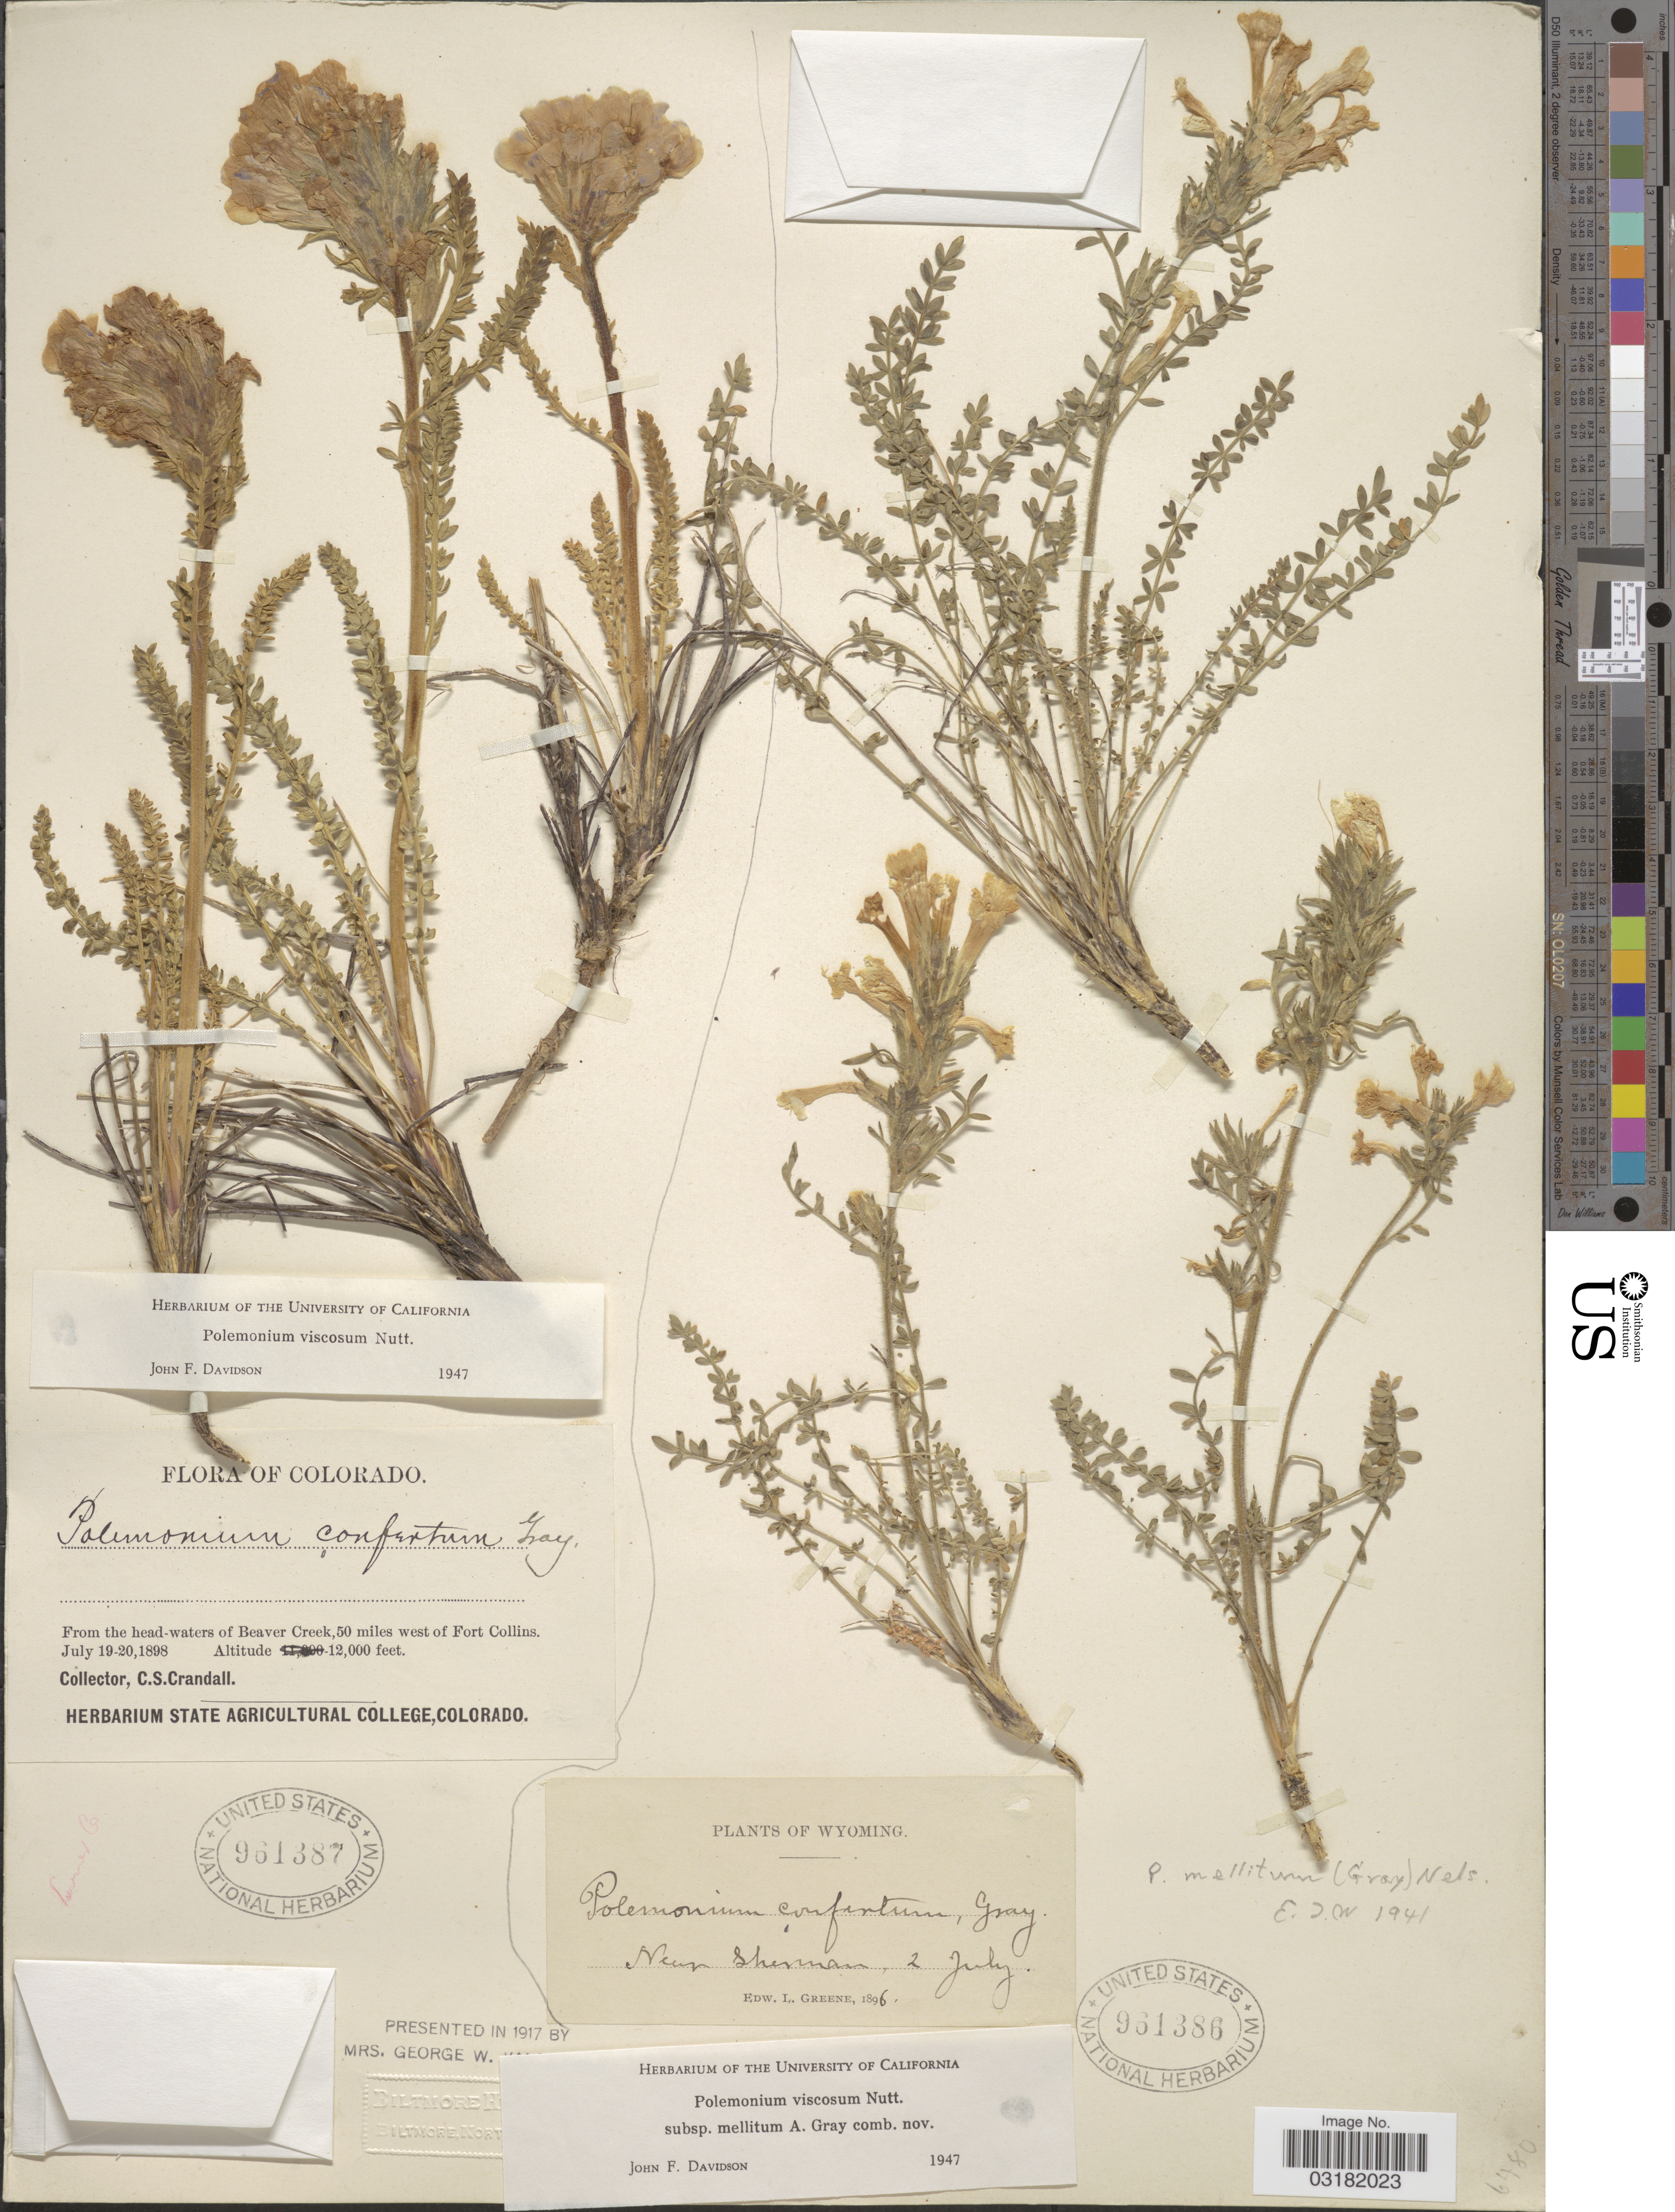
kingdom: Plantae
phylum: Tracheophyta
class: Magnoliopsida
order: Ericales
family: Polemoniaceae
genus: Polemonium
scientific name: Polemonium viscosum subsp. mellitum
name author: (A. Gray) J.F. Davidson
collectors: E. L. Greene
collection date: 1896-07-02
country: United States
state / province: Wyoming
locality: Near Sherman.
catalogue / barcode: US 961386-2